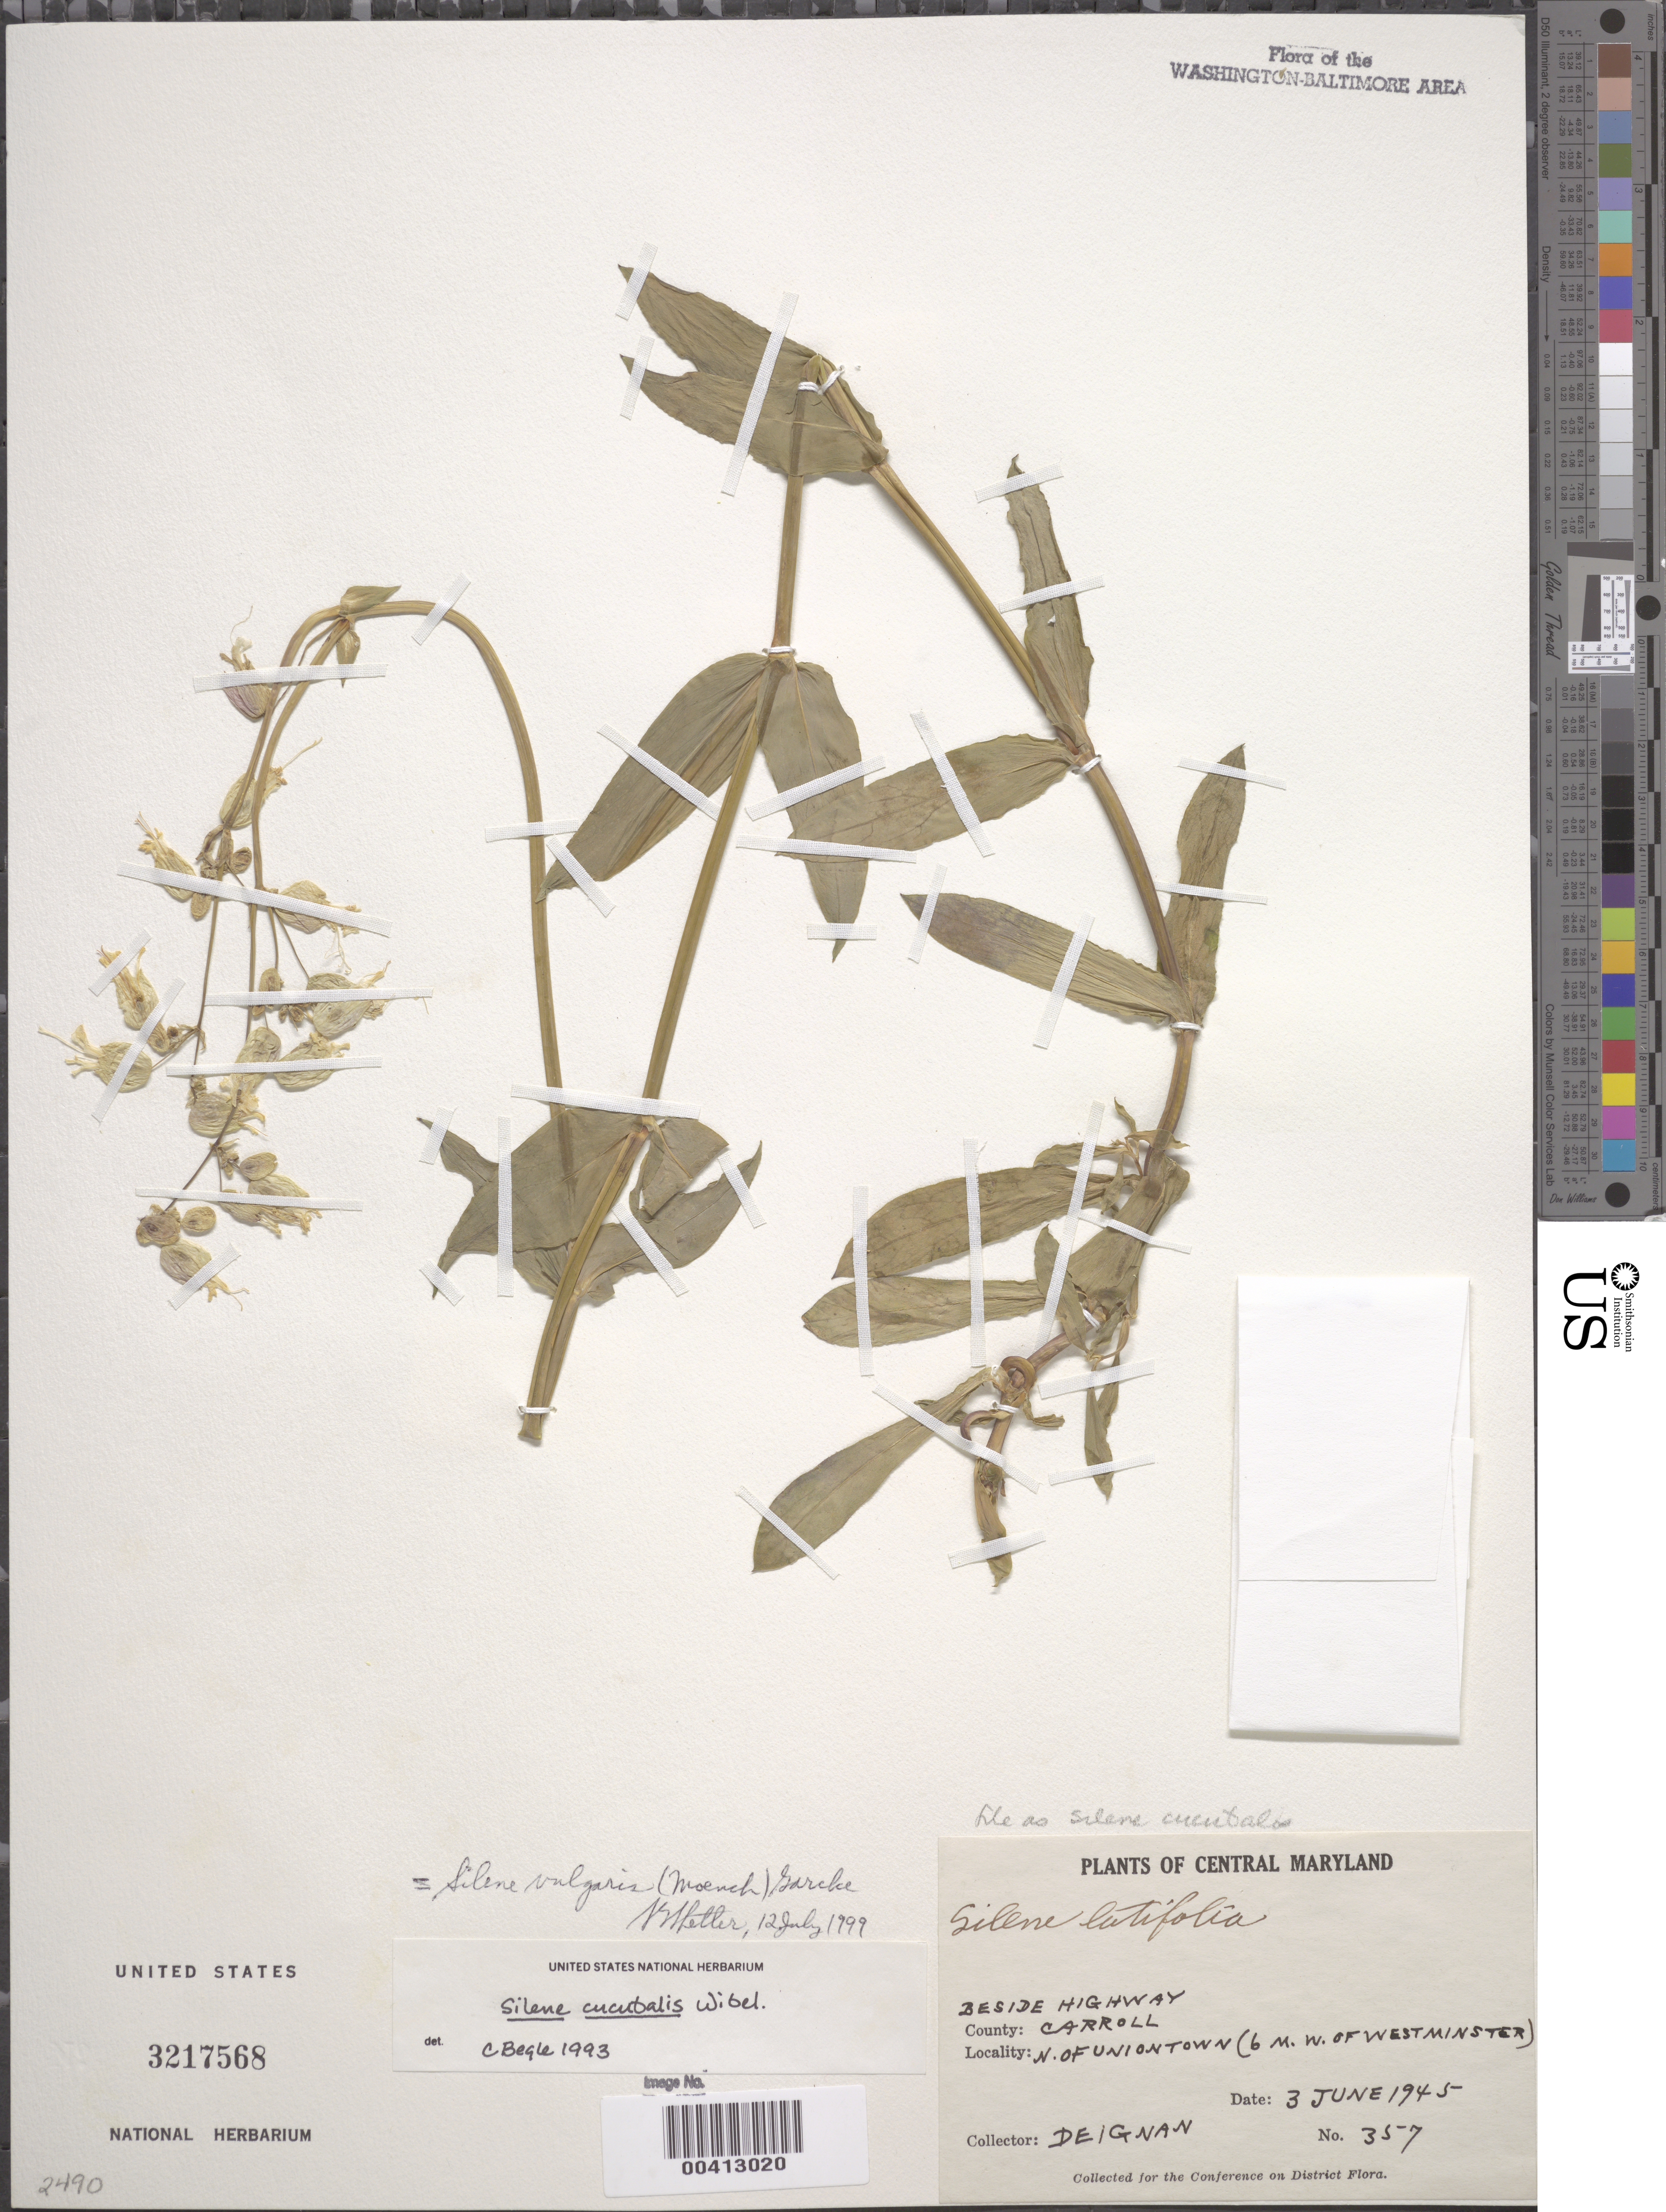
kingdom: Plantae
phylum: Tracheophyta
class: Magnoliopsida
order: Caryophyllales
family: Caryophyllaceae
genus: Silene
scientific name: Silene vulgaris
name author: (Moench) Garcke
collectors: H. Deignan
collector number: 357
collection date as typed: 03 Jun 1945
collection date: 1945-06-03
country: United States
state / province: Maryland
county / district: Carroll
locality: N of Uniontown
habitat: Beside highway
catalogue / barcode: US 3217568